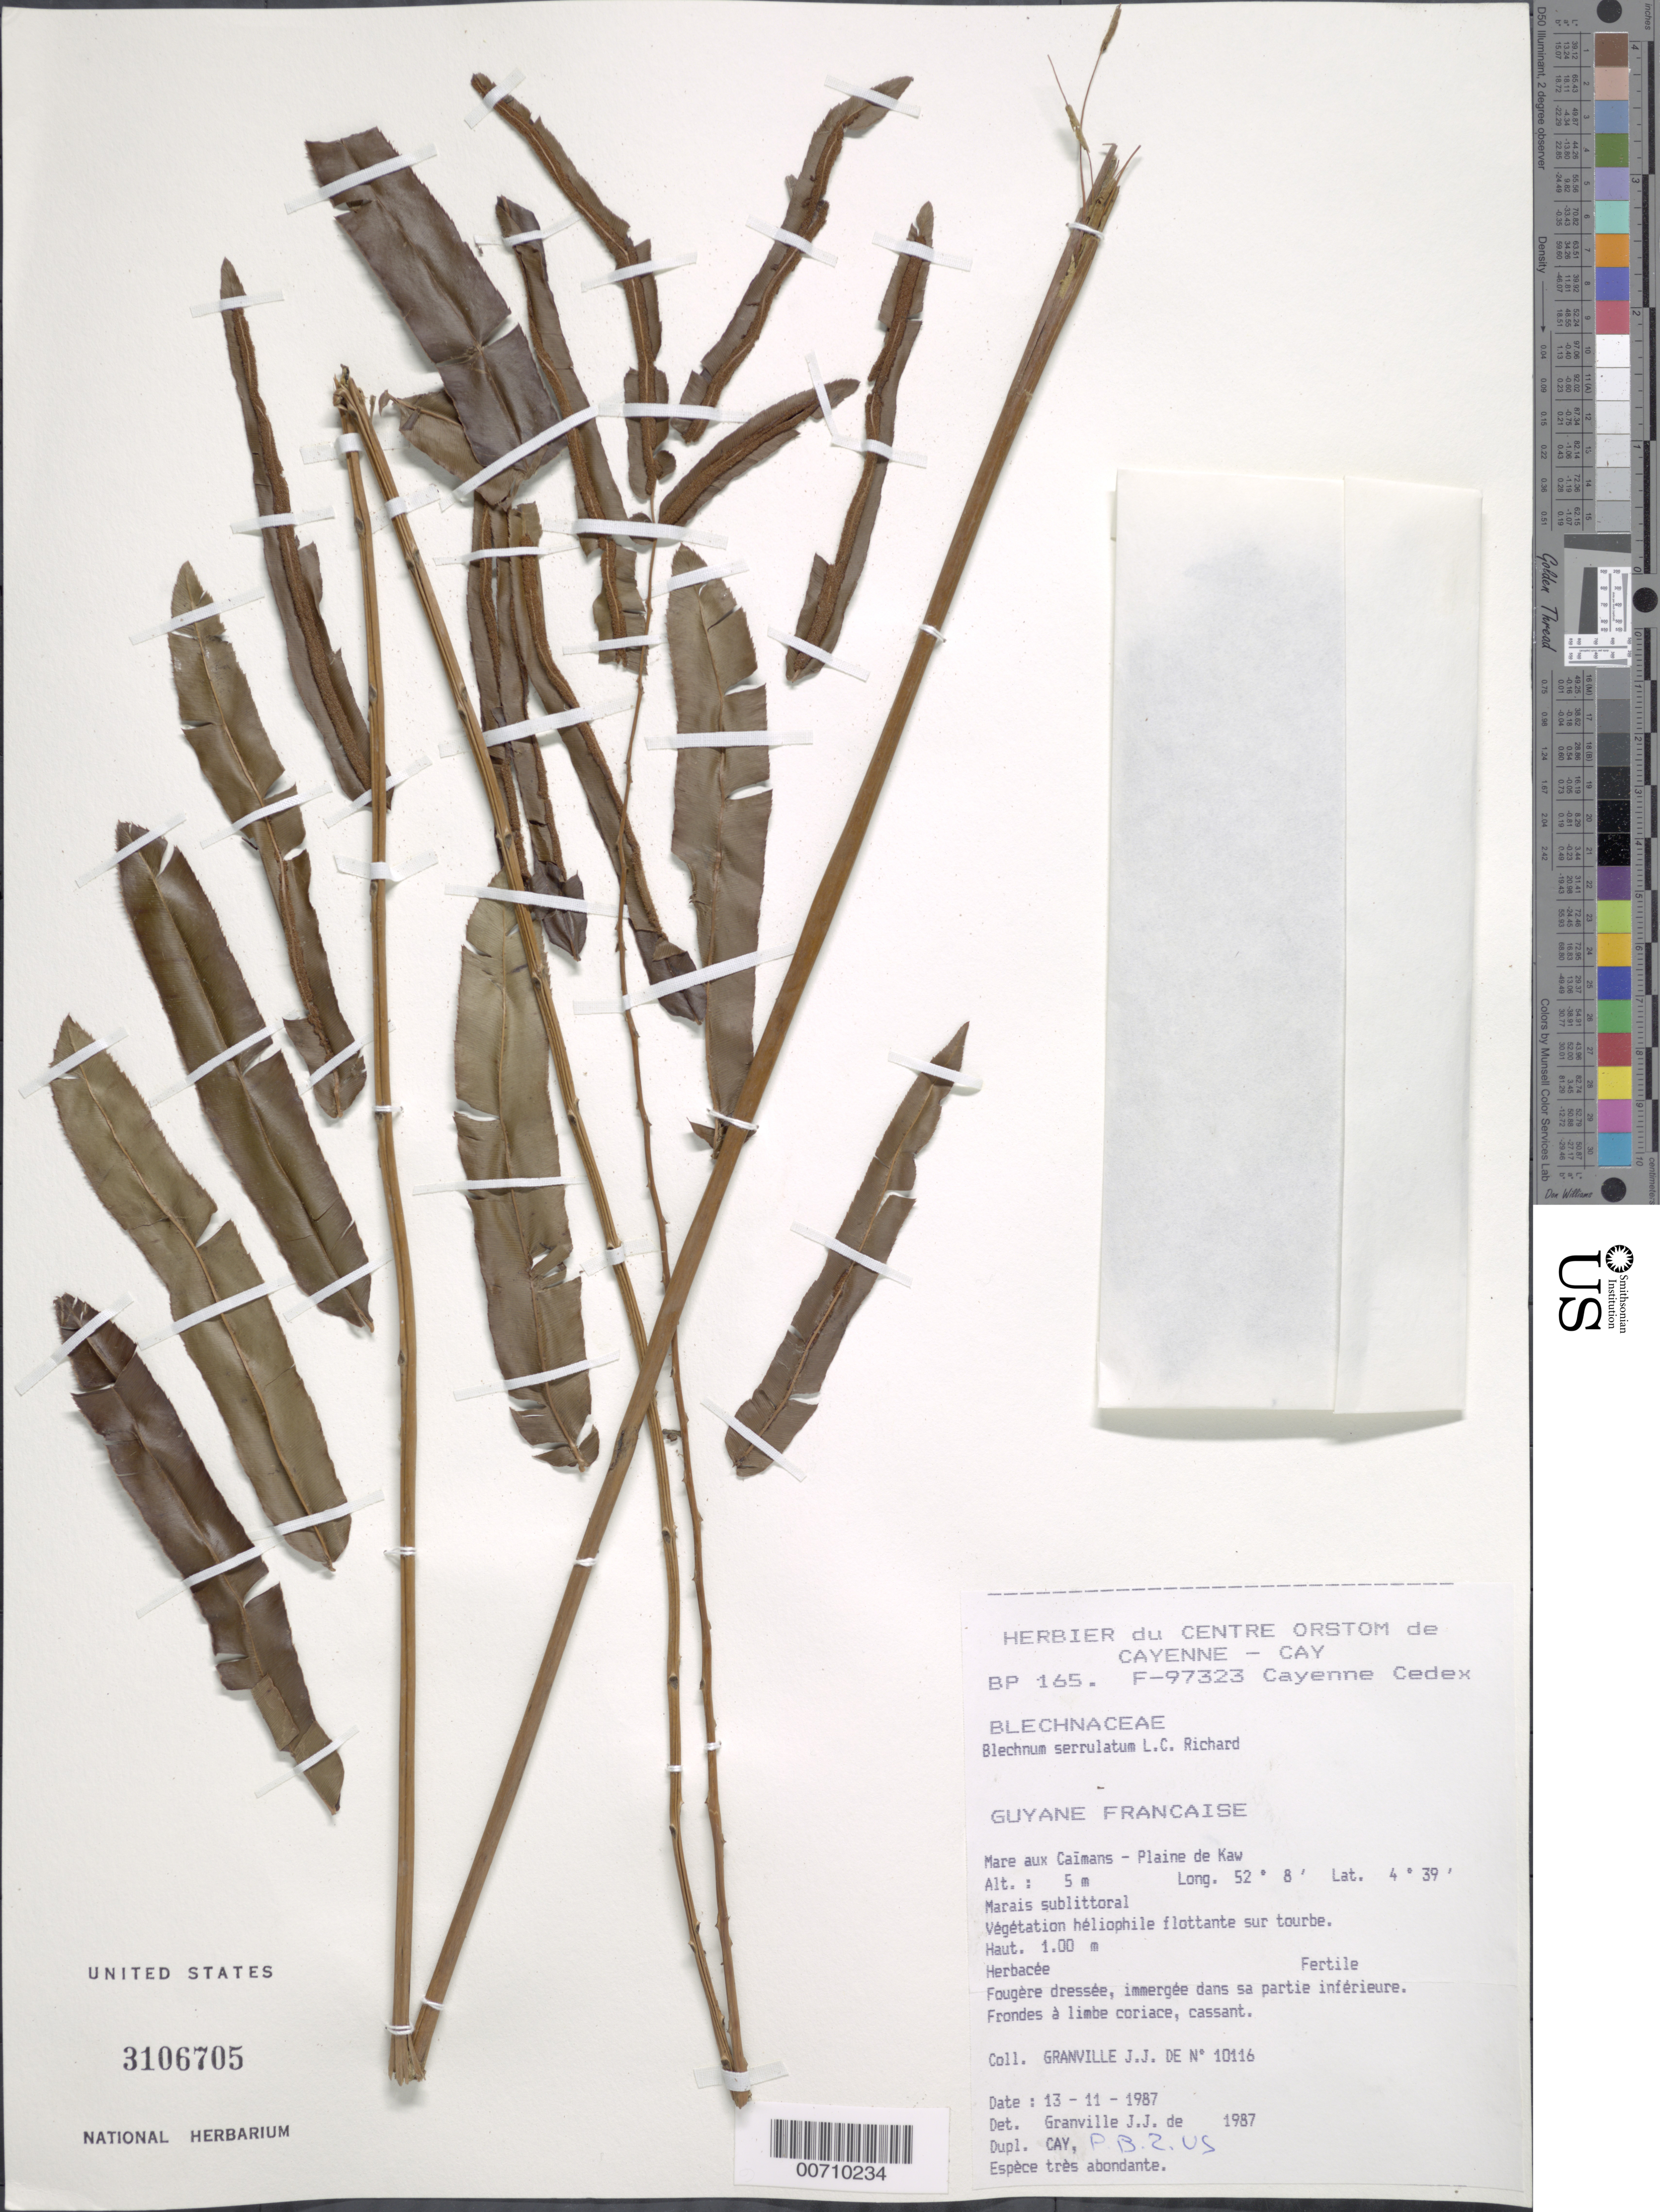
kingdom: Plantae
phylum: Tracheophyta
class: Polypodiopsida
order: Polypodiales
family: Blechnaceae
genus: Telmatoblechnum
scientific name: Telmatoblechnum serrulatum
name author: (Rich.) Perrie et al.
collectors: J.-J. de Granville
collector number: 10116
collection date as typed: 13-Nov-87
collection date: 1987-11-13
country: French Guiana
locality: Mare aux Caïmans, Plaine de Kaw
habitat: Marais sublittoral.Vegetation heliophile flottante sur tourbe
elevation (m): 5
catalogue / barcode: US 3106705